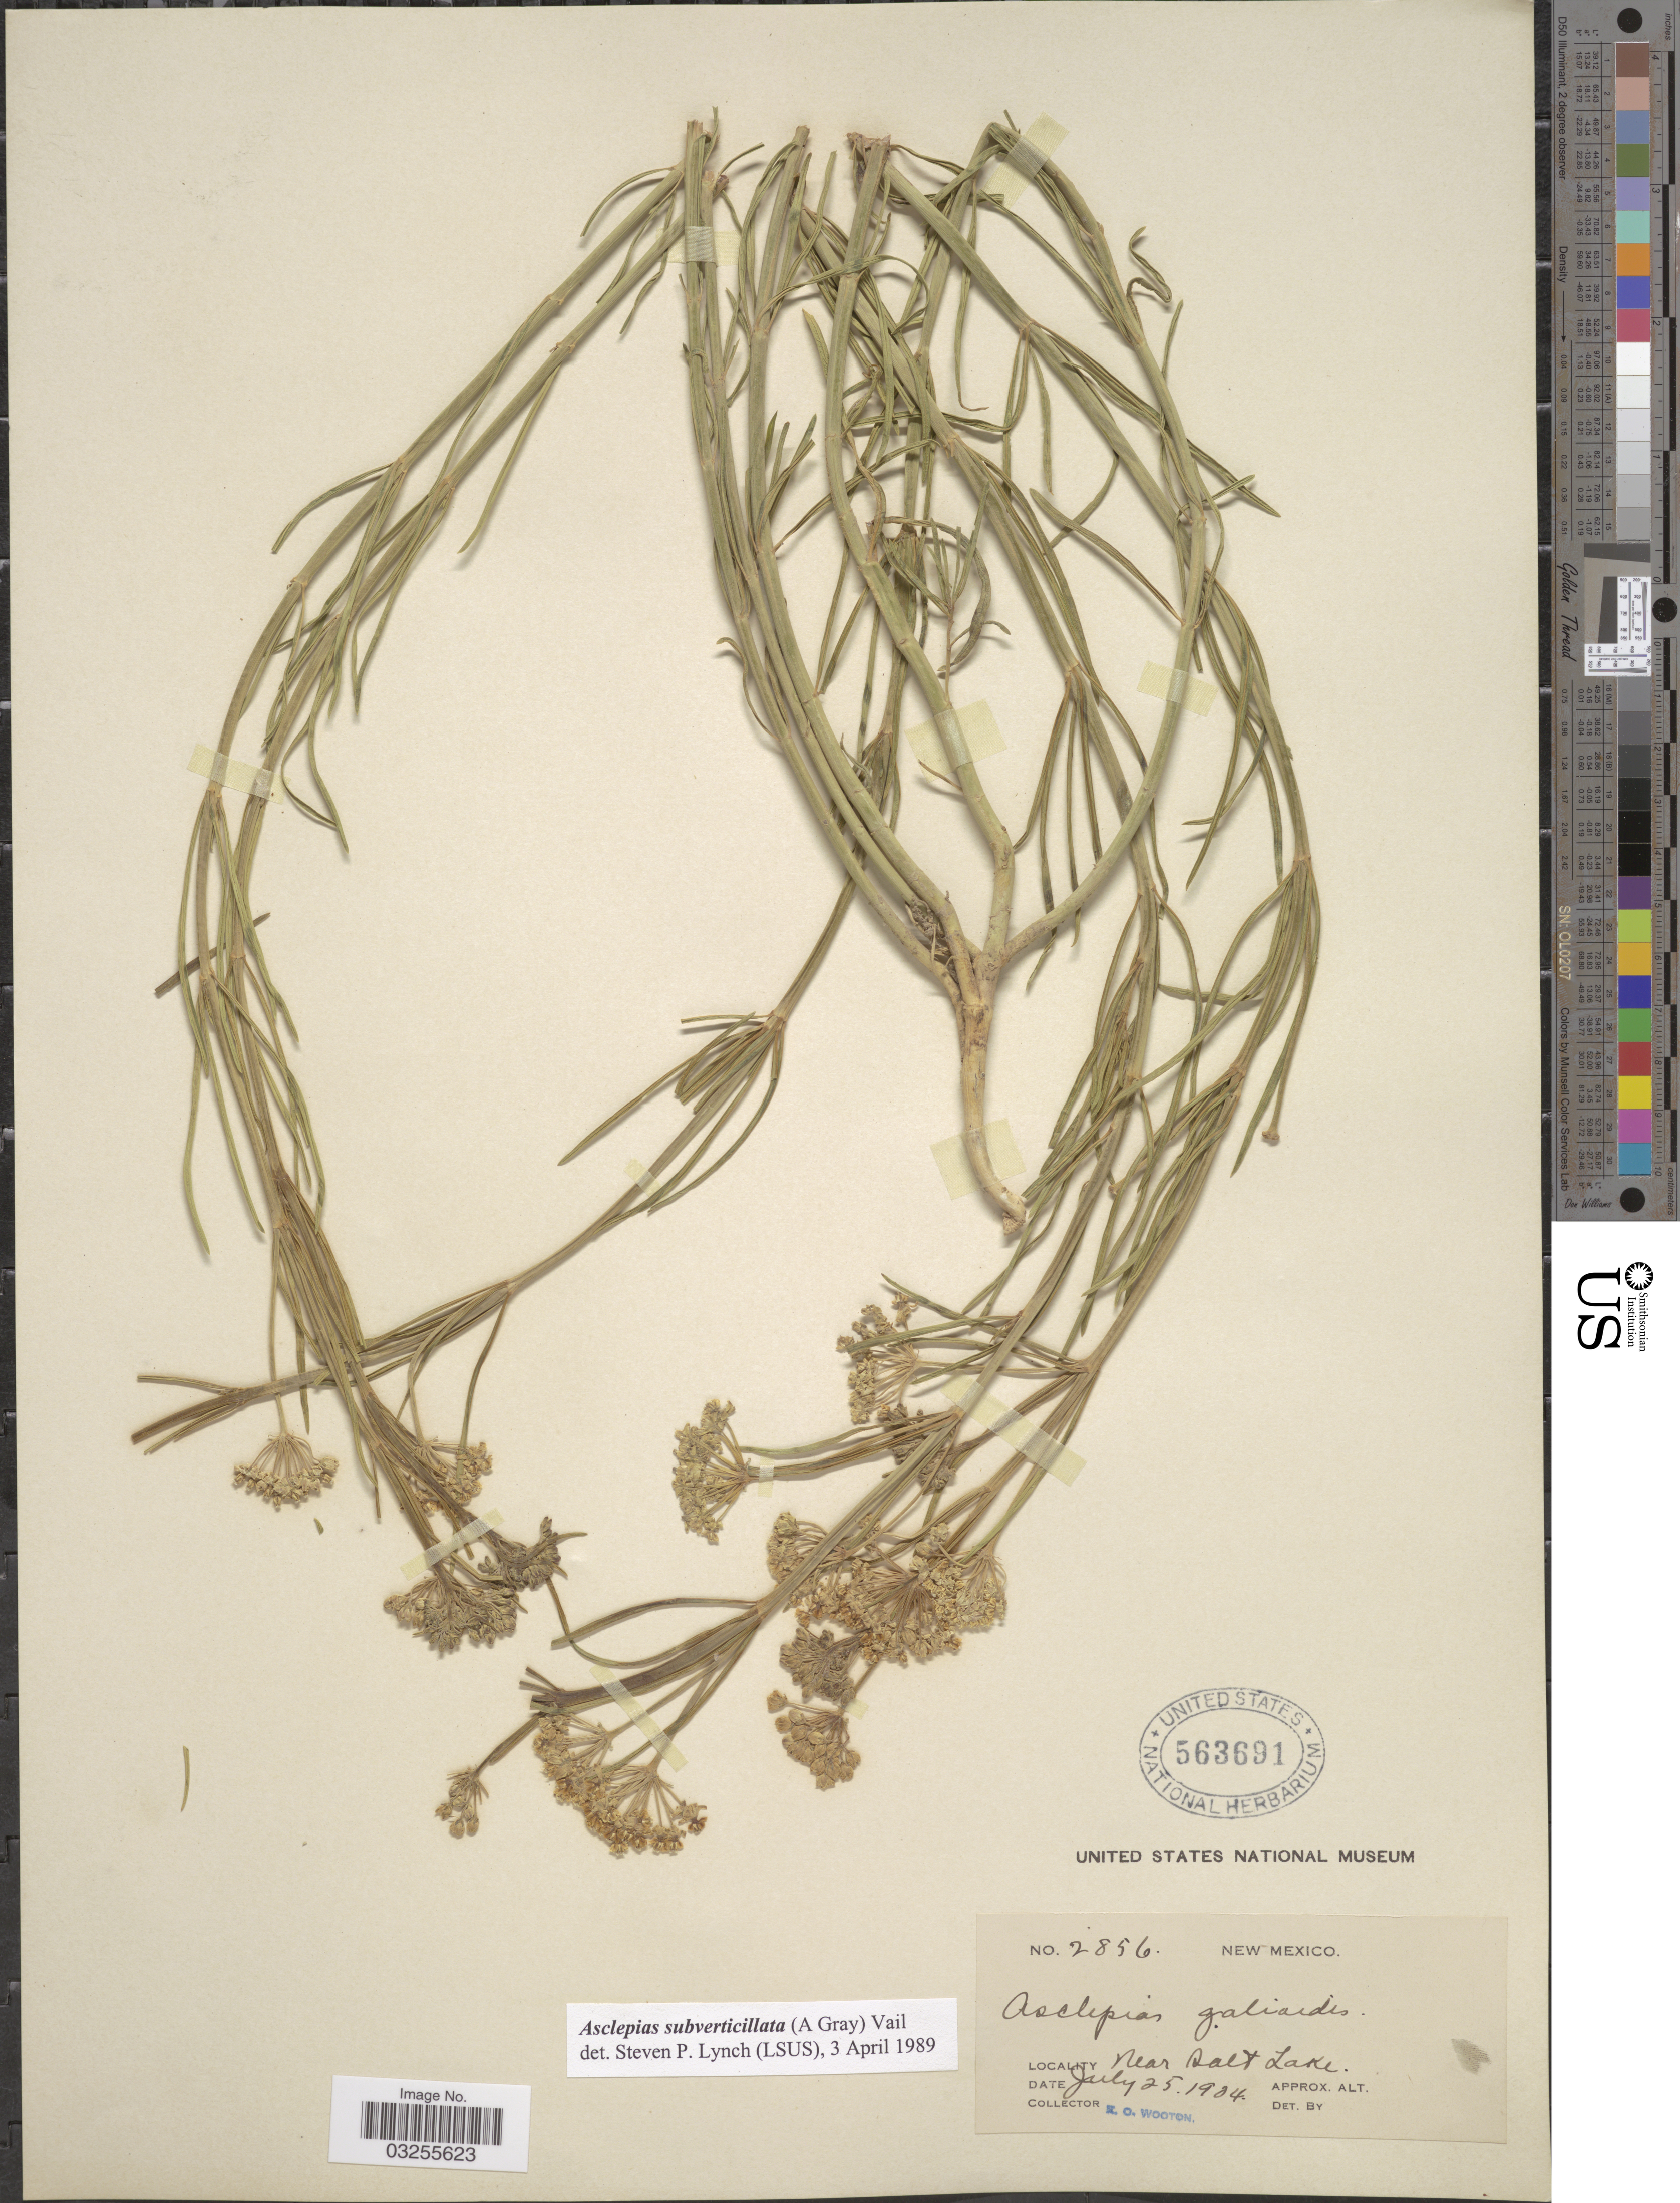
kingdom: Plantae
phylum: Tracheophyta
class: Magnoliopsida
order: Gentianales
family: Apocynaceae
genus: Asclepias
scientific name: Asclepias subverticillata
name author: (A. Gray) Vail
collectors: E. O. Wooton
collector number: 2856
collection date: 1904-07-25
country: United States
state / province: New Mexico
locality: Near Salt Lake.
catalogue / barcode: US 563691